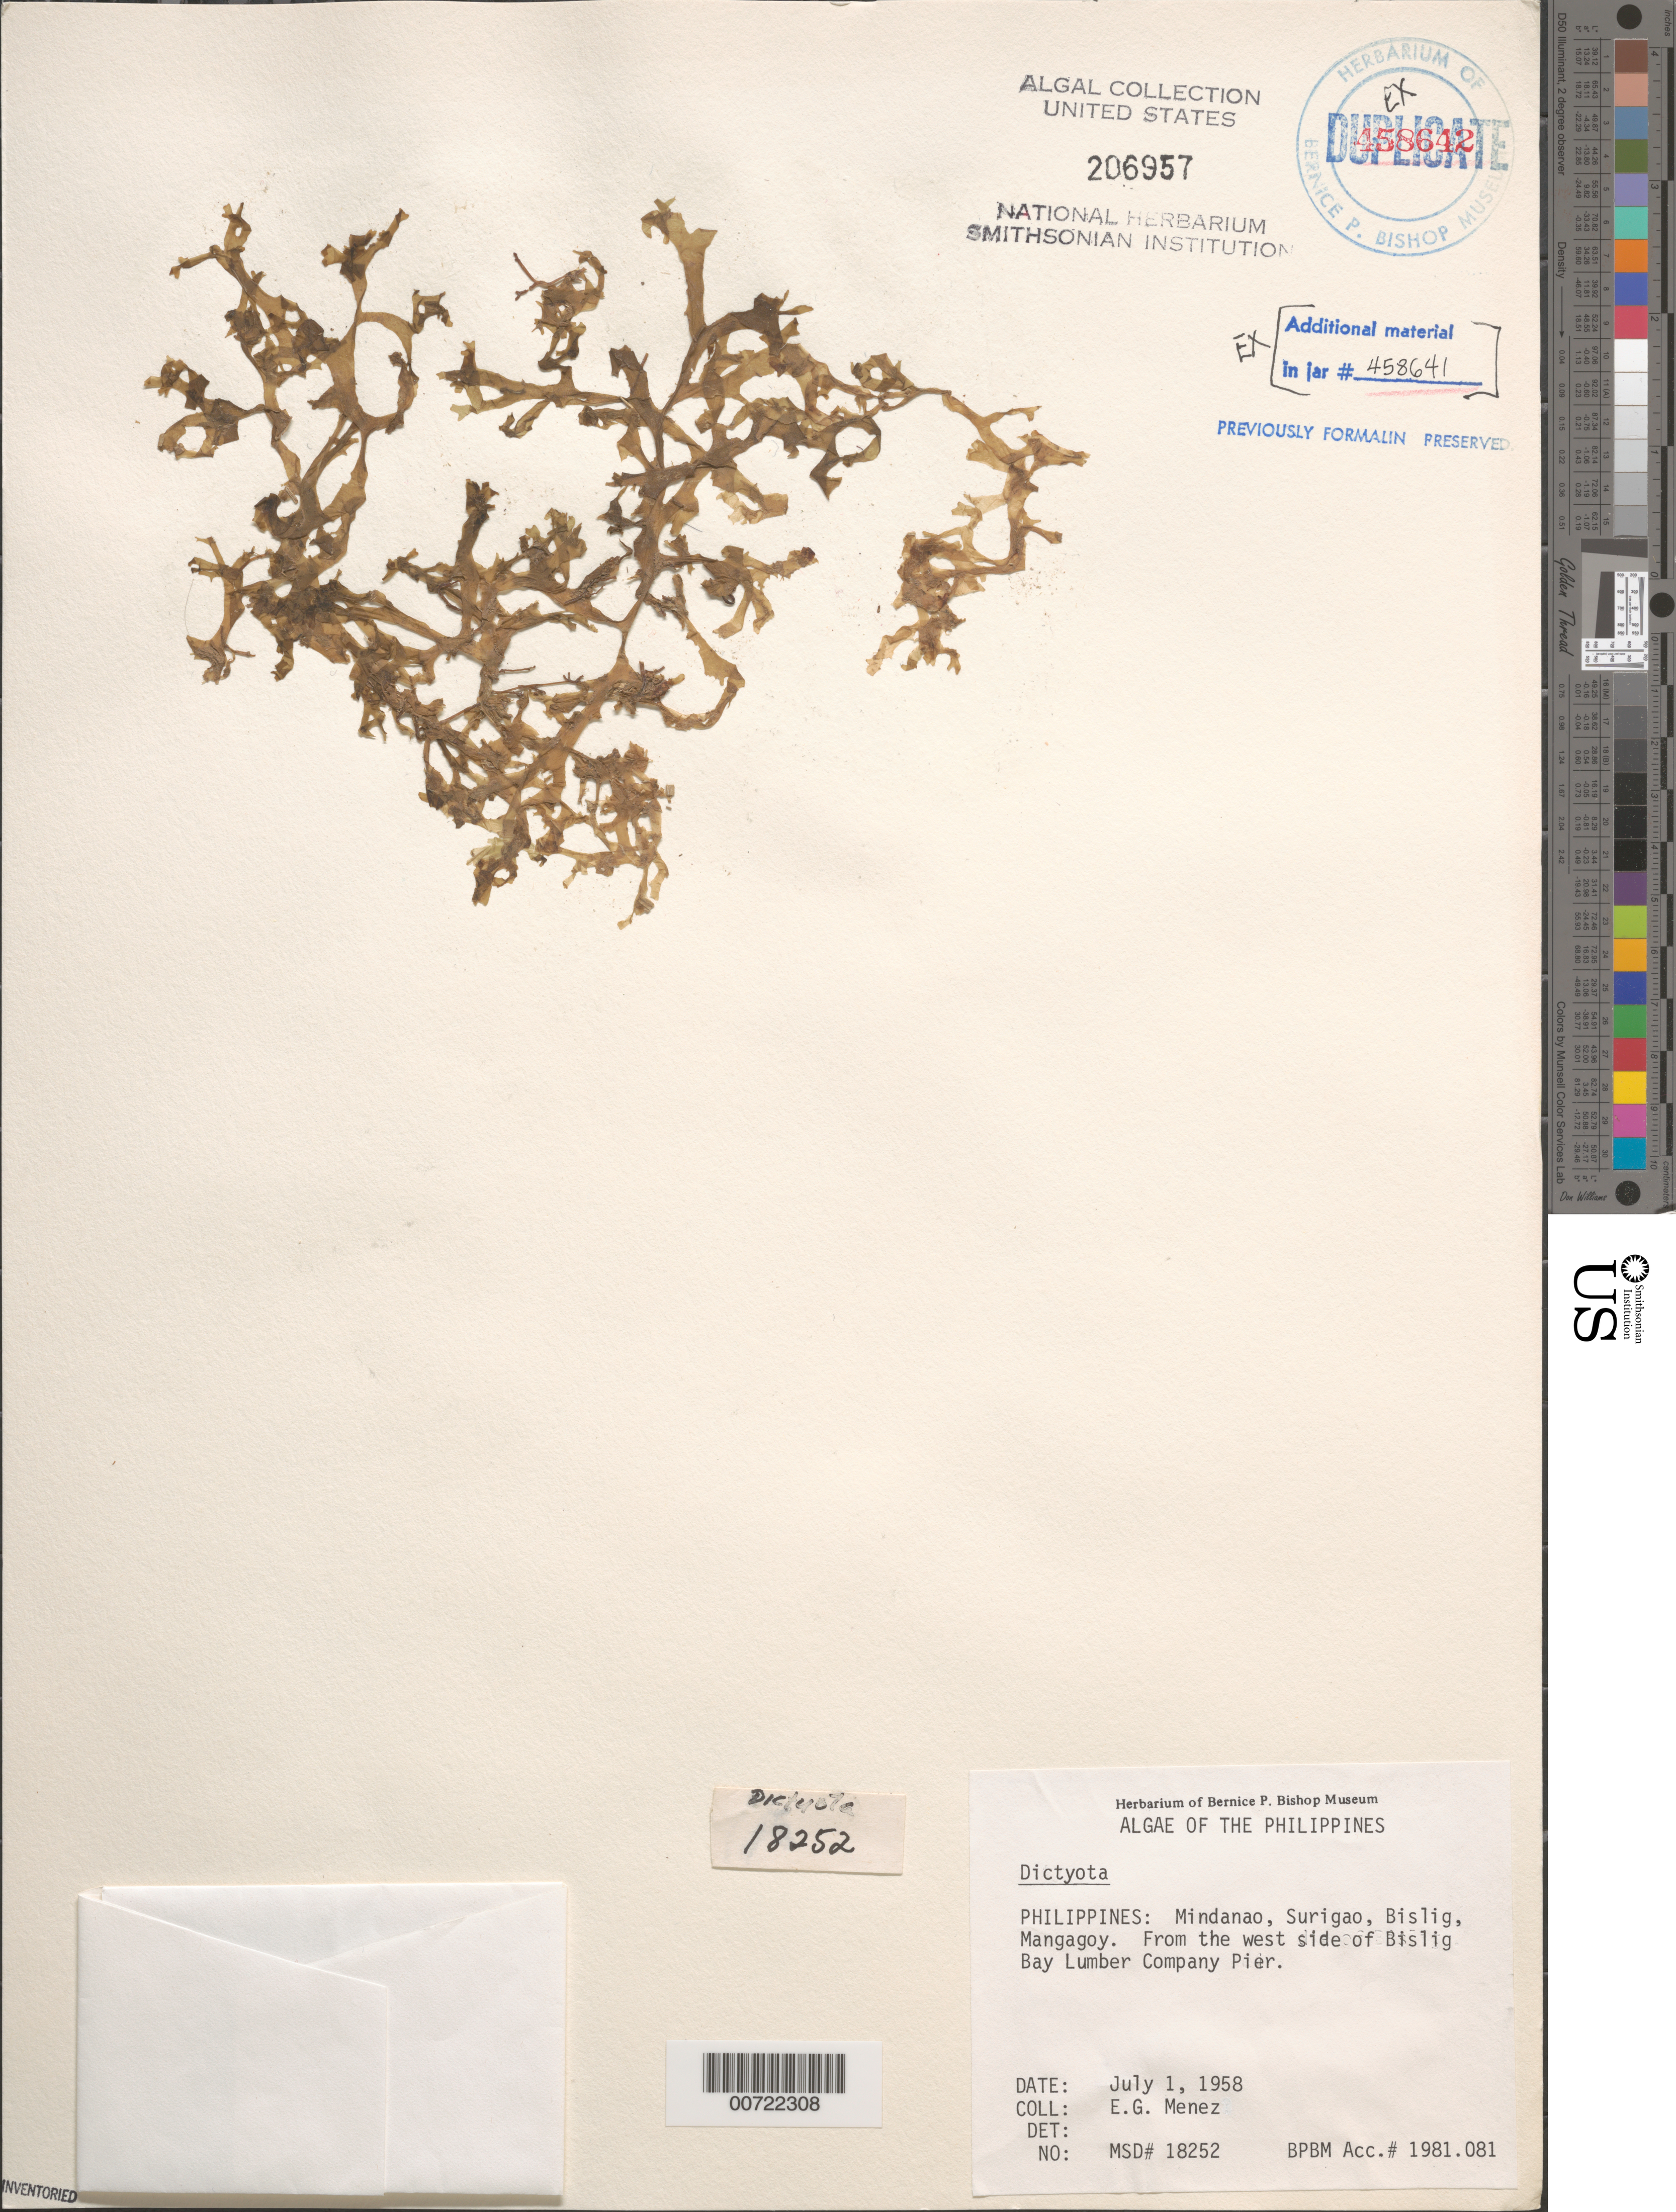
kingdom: Chromista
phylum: Ochrophyta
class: Phaeophyceae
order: Dictyotales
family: Dictyotaceae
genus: Dictyota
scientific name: Dictyota sp.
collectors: Meñez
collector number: MSD 18252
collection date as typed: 01 Jul 1958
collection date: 1958-07-01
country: Philippines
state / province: Caraga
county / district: Surigao del Sur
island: Mindanao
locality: Bislig, Mangagoy, Bislig Bay Lumber Company Pier, west side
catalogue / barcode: US 206957